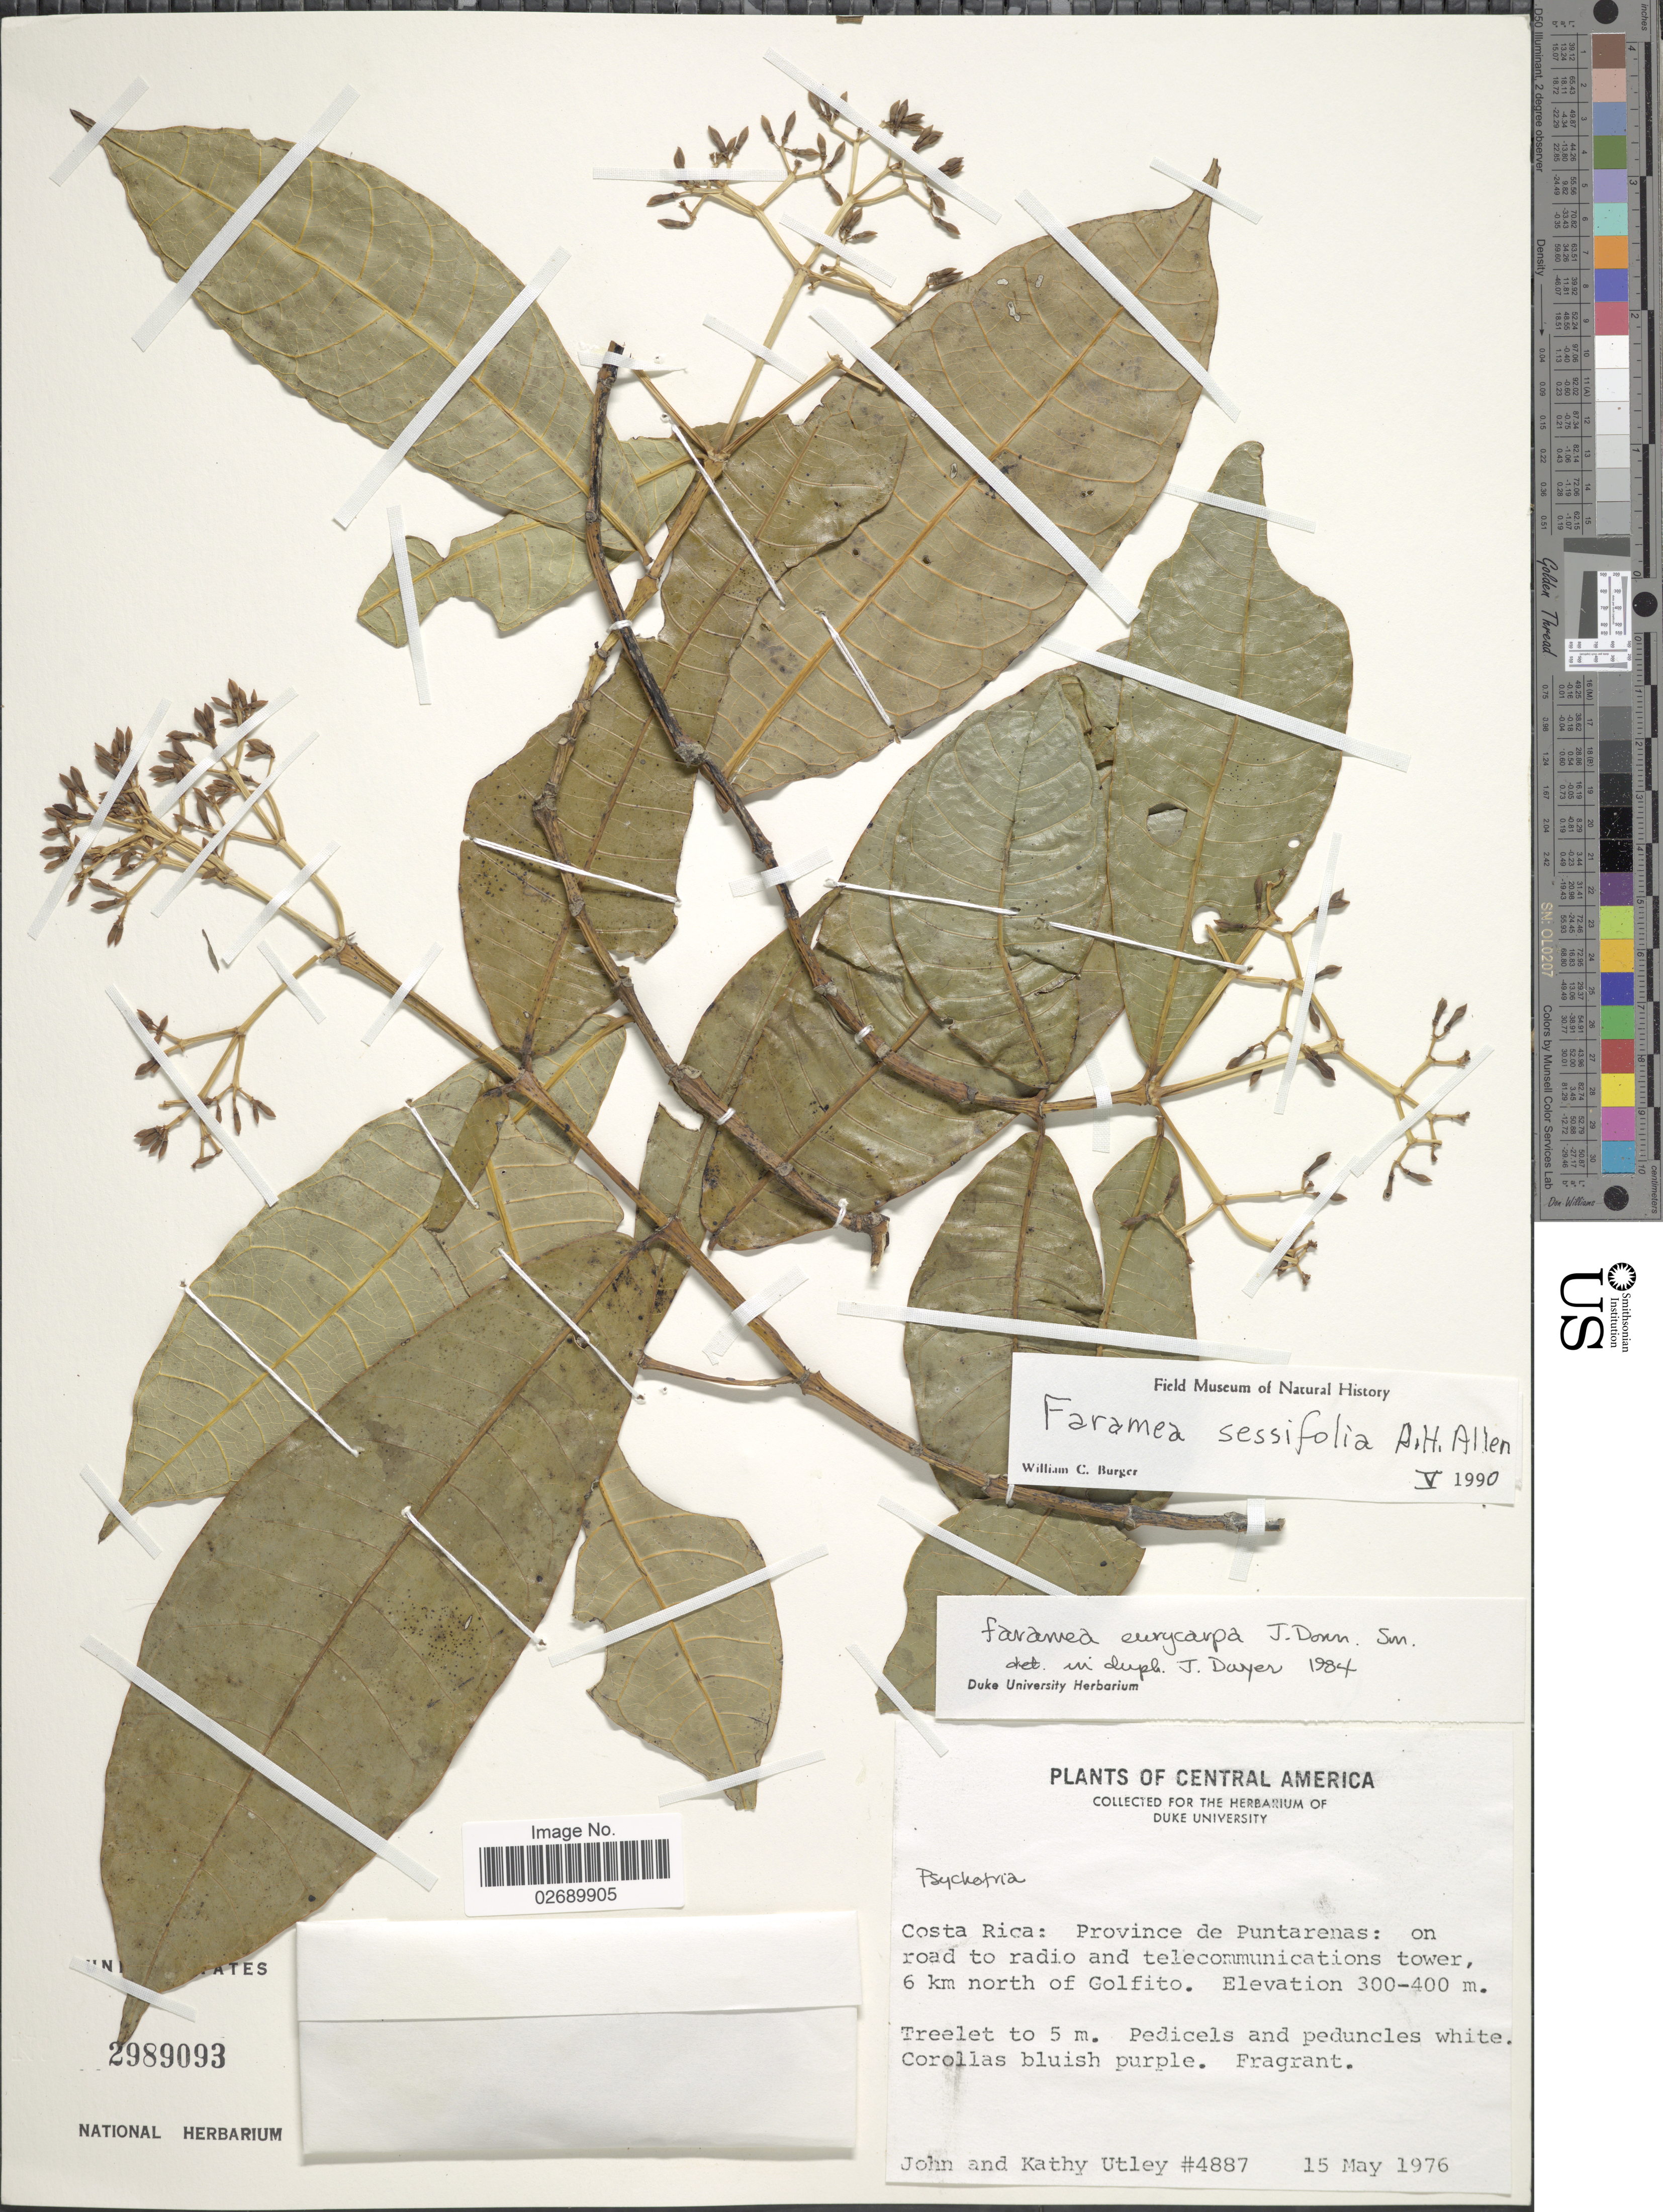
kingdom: Plantae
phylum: Tracheophyta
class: Magnoliopsida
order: Gentianales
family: Rubiaceae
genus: Faramea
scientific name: Faramea sessifolia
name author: P.H. Allen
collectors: J. F. Utley & K. Burt-Utley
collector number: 4887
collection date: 1976-05-15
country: Costa Rica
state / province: Puntarenas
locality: On road to radio and telecommunications tower 6 km north of Golfito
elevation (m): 300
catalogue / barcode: US 2989093